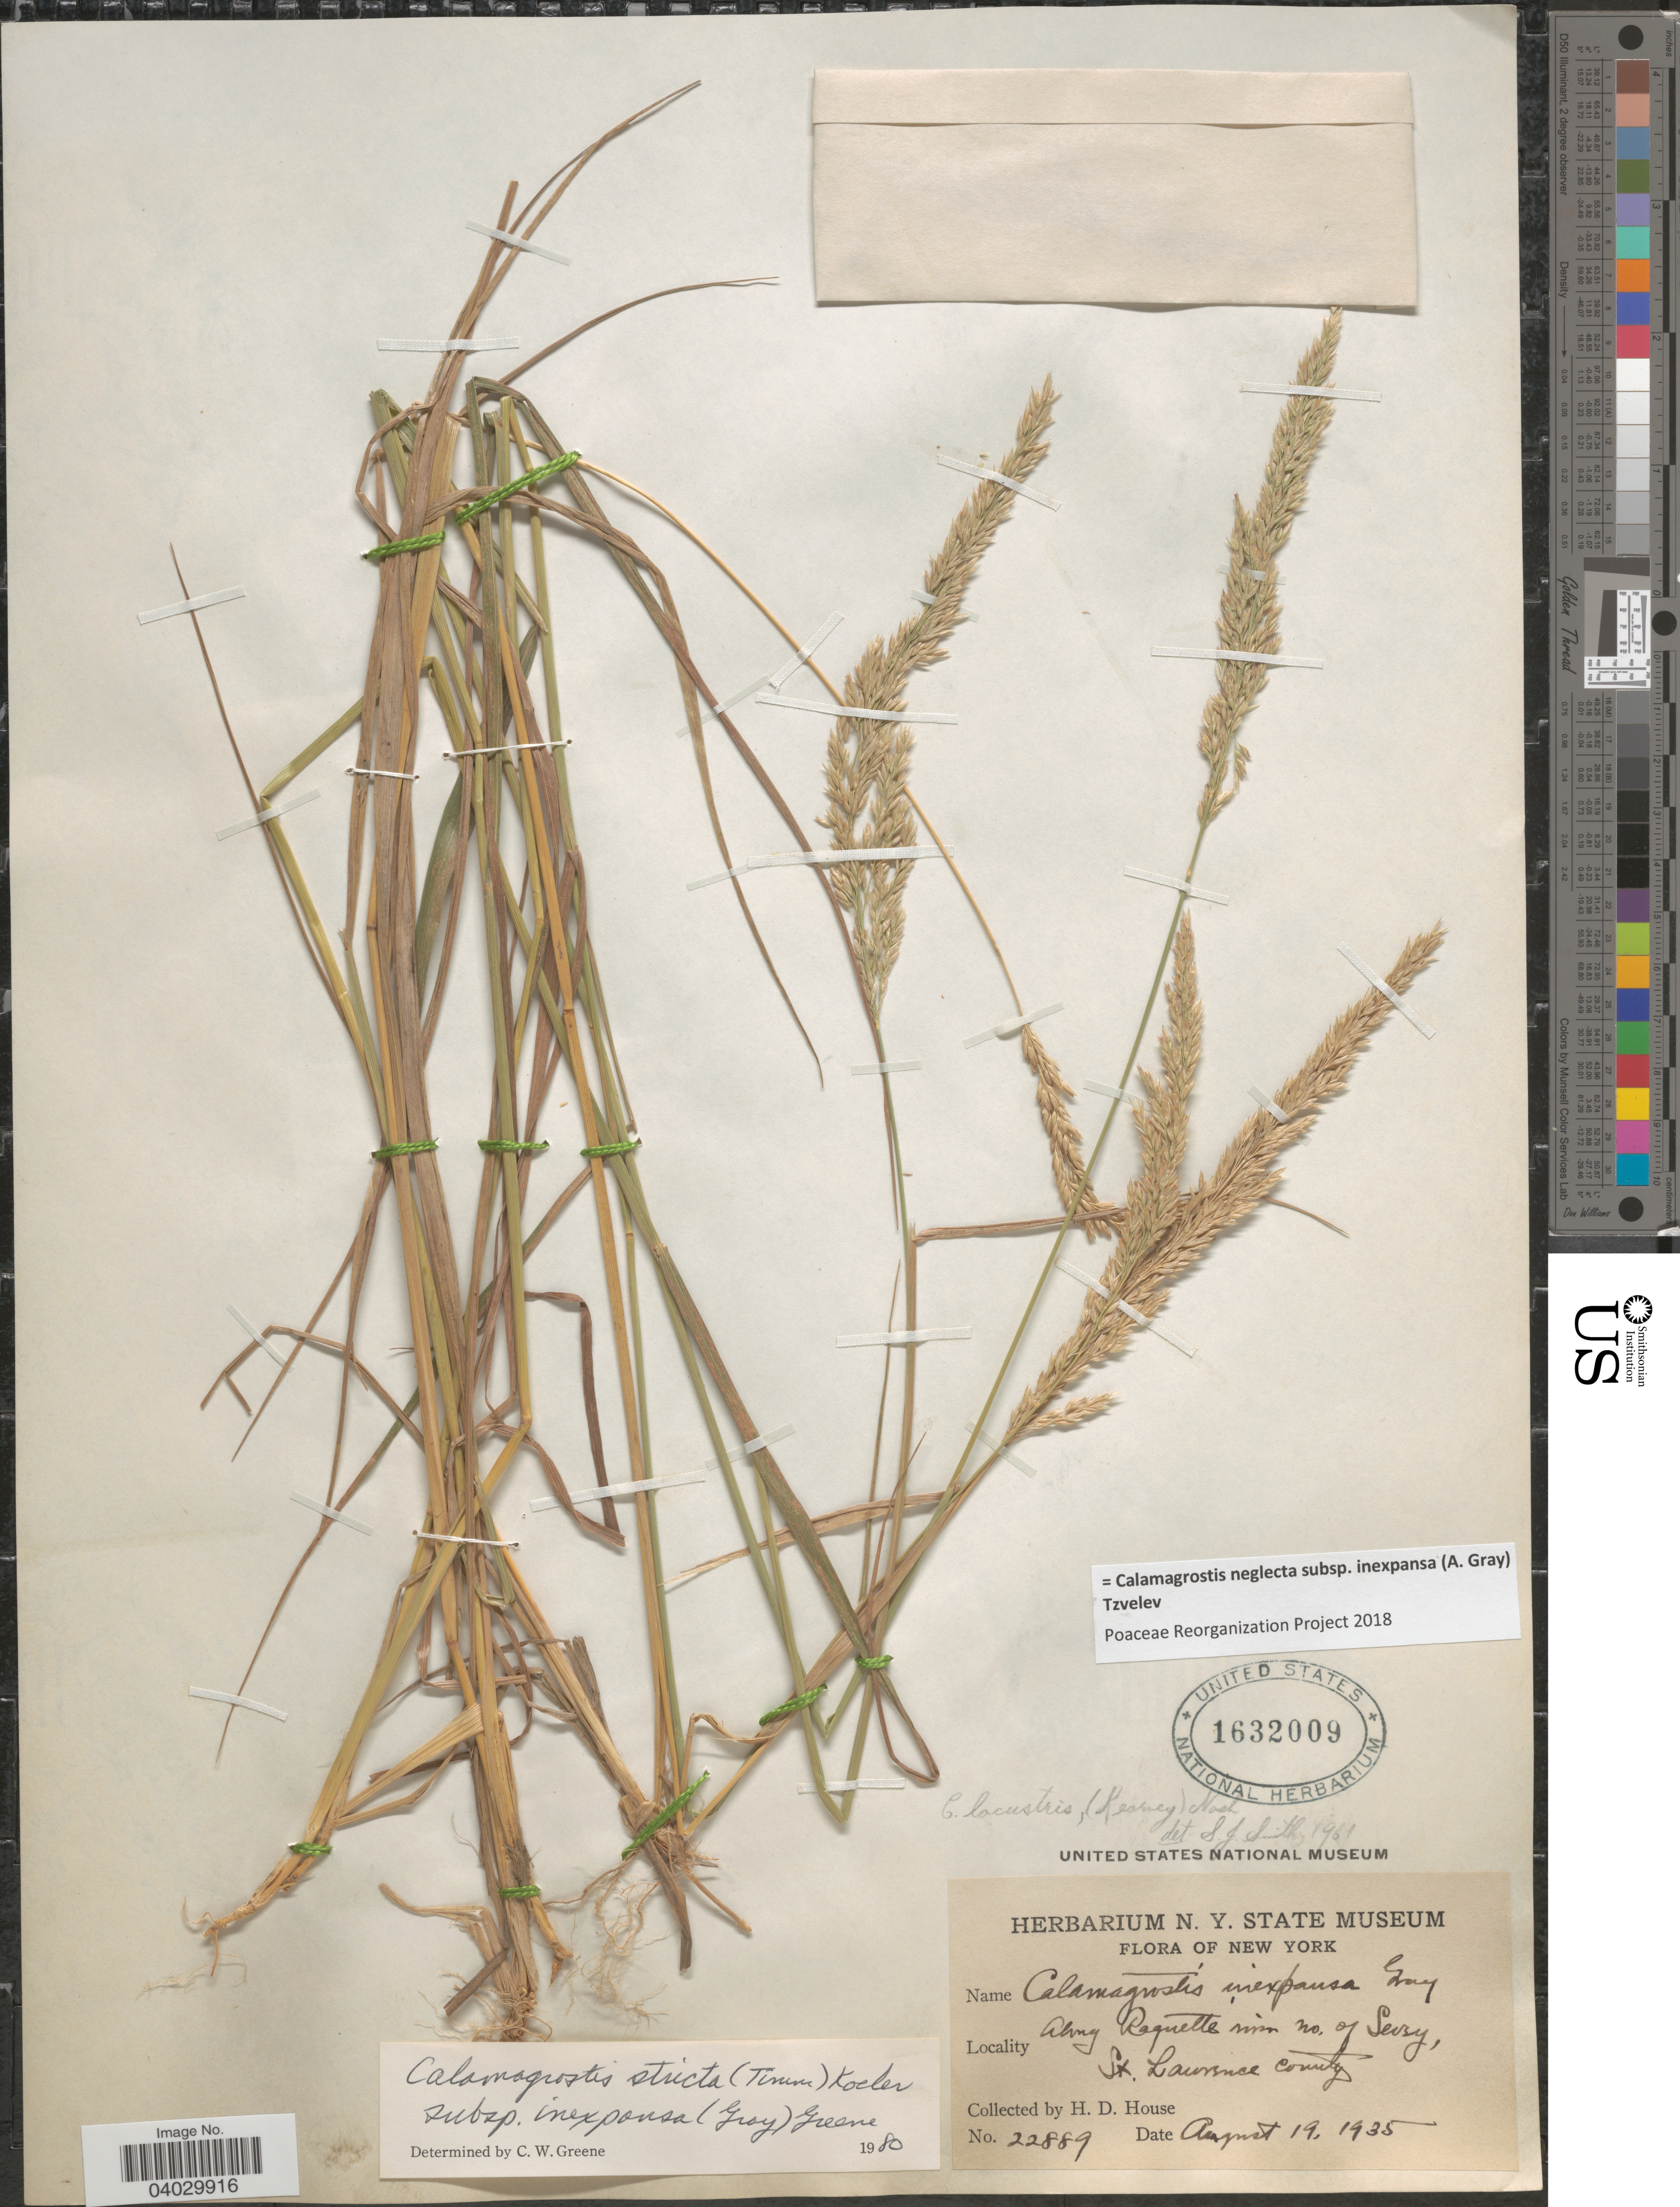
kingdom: Plantae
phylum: Tracheophyta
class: Liliopsida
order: Poales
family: Poaceae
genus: Calamagrostis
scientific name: Calamagrostis neglecta subsp. inexpansa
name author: (A. Gray) Tzvelev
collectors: H. D. House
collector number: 22889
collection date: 1935-08-19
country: United States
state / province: New York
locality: Along Raquette river no. of Sevey, St. Lawrence County.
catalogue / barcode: US 1632009